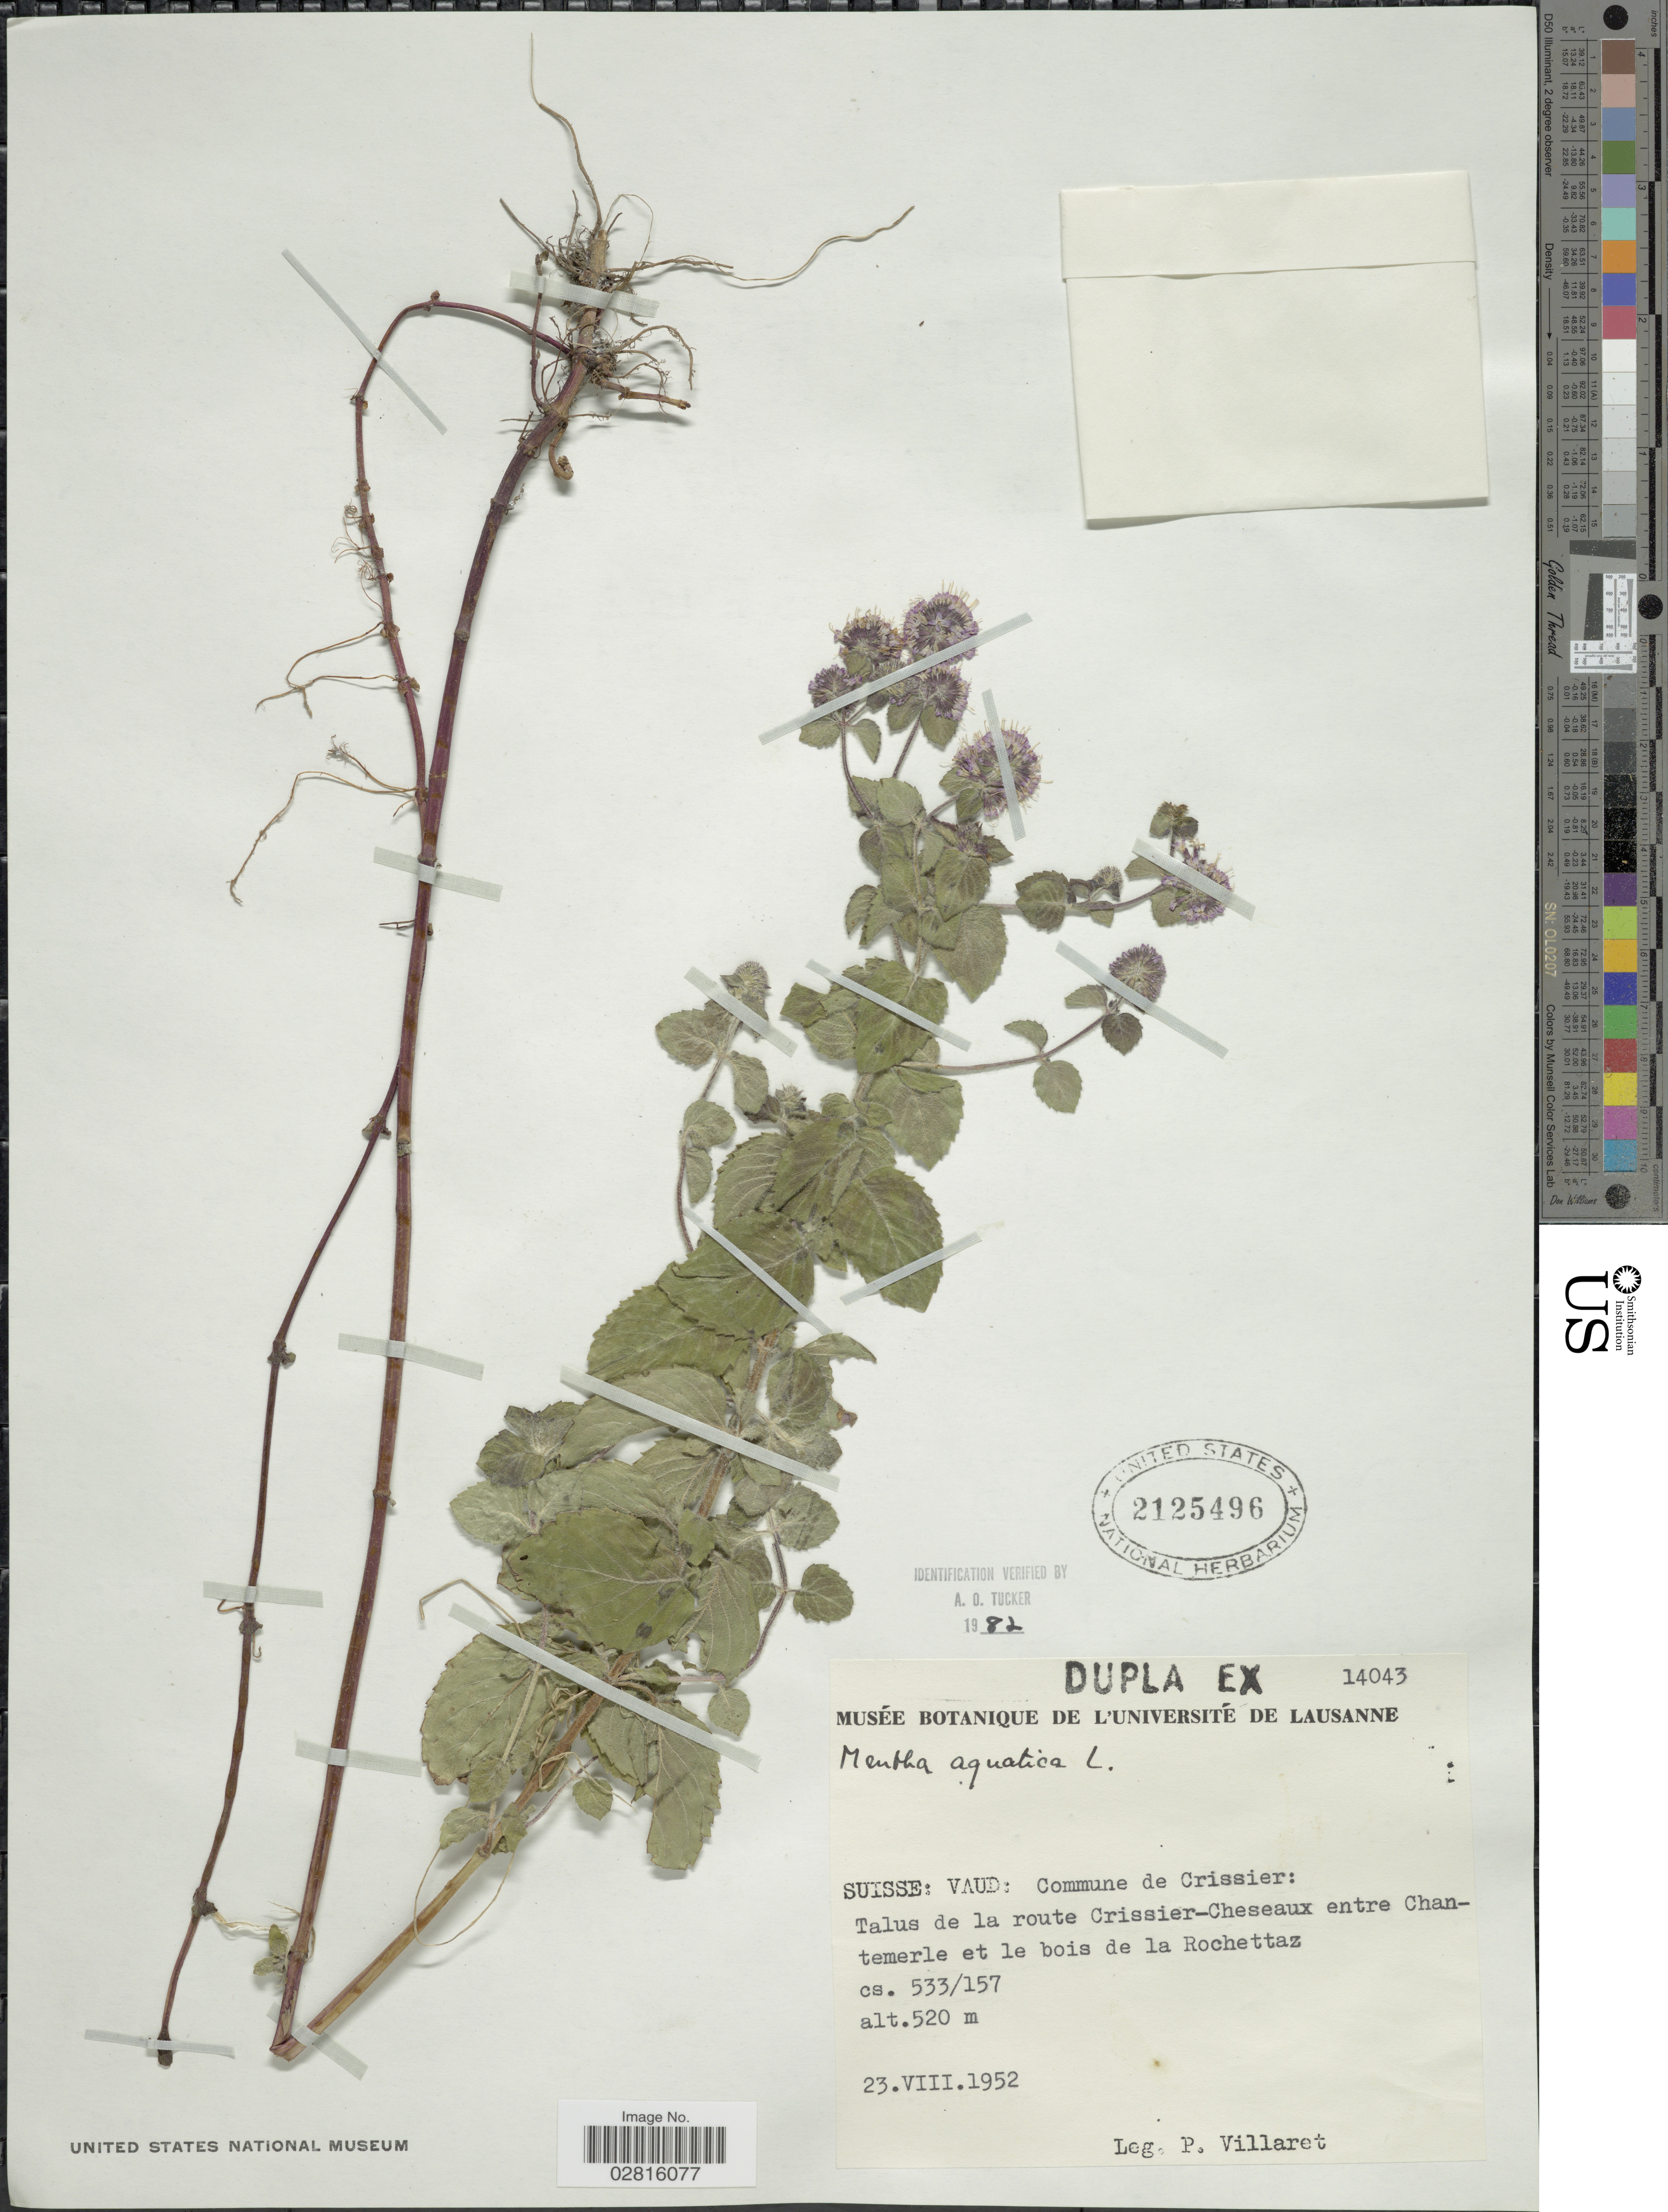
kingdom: Plantae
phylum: Tracheophyta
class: Magnoliopsida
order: Lamiales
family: Lamiaceae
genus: Mentha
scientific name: Mentha aquatica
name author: L.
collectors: P. Villaret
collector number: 14043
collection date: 1952-08-23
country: Switzerland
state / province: Vaud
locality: Suisse: Vaud: commune de Crissier: Talus de la route Crissier-Cheseaux entre Chantemerle et le bois de la Rochettaz.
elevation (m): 520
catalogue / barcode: US 2125496